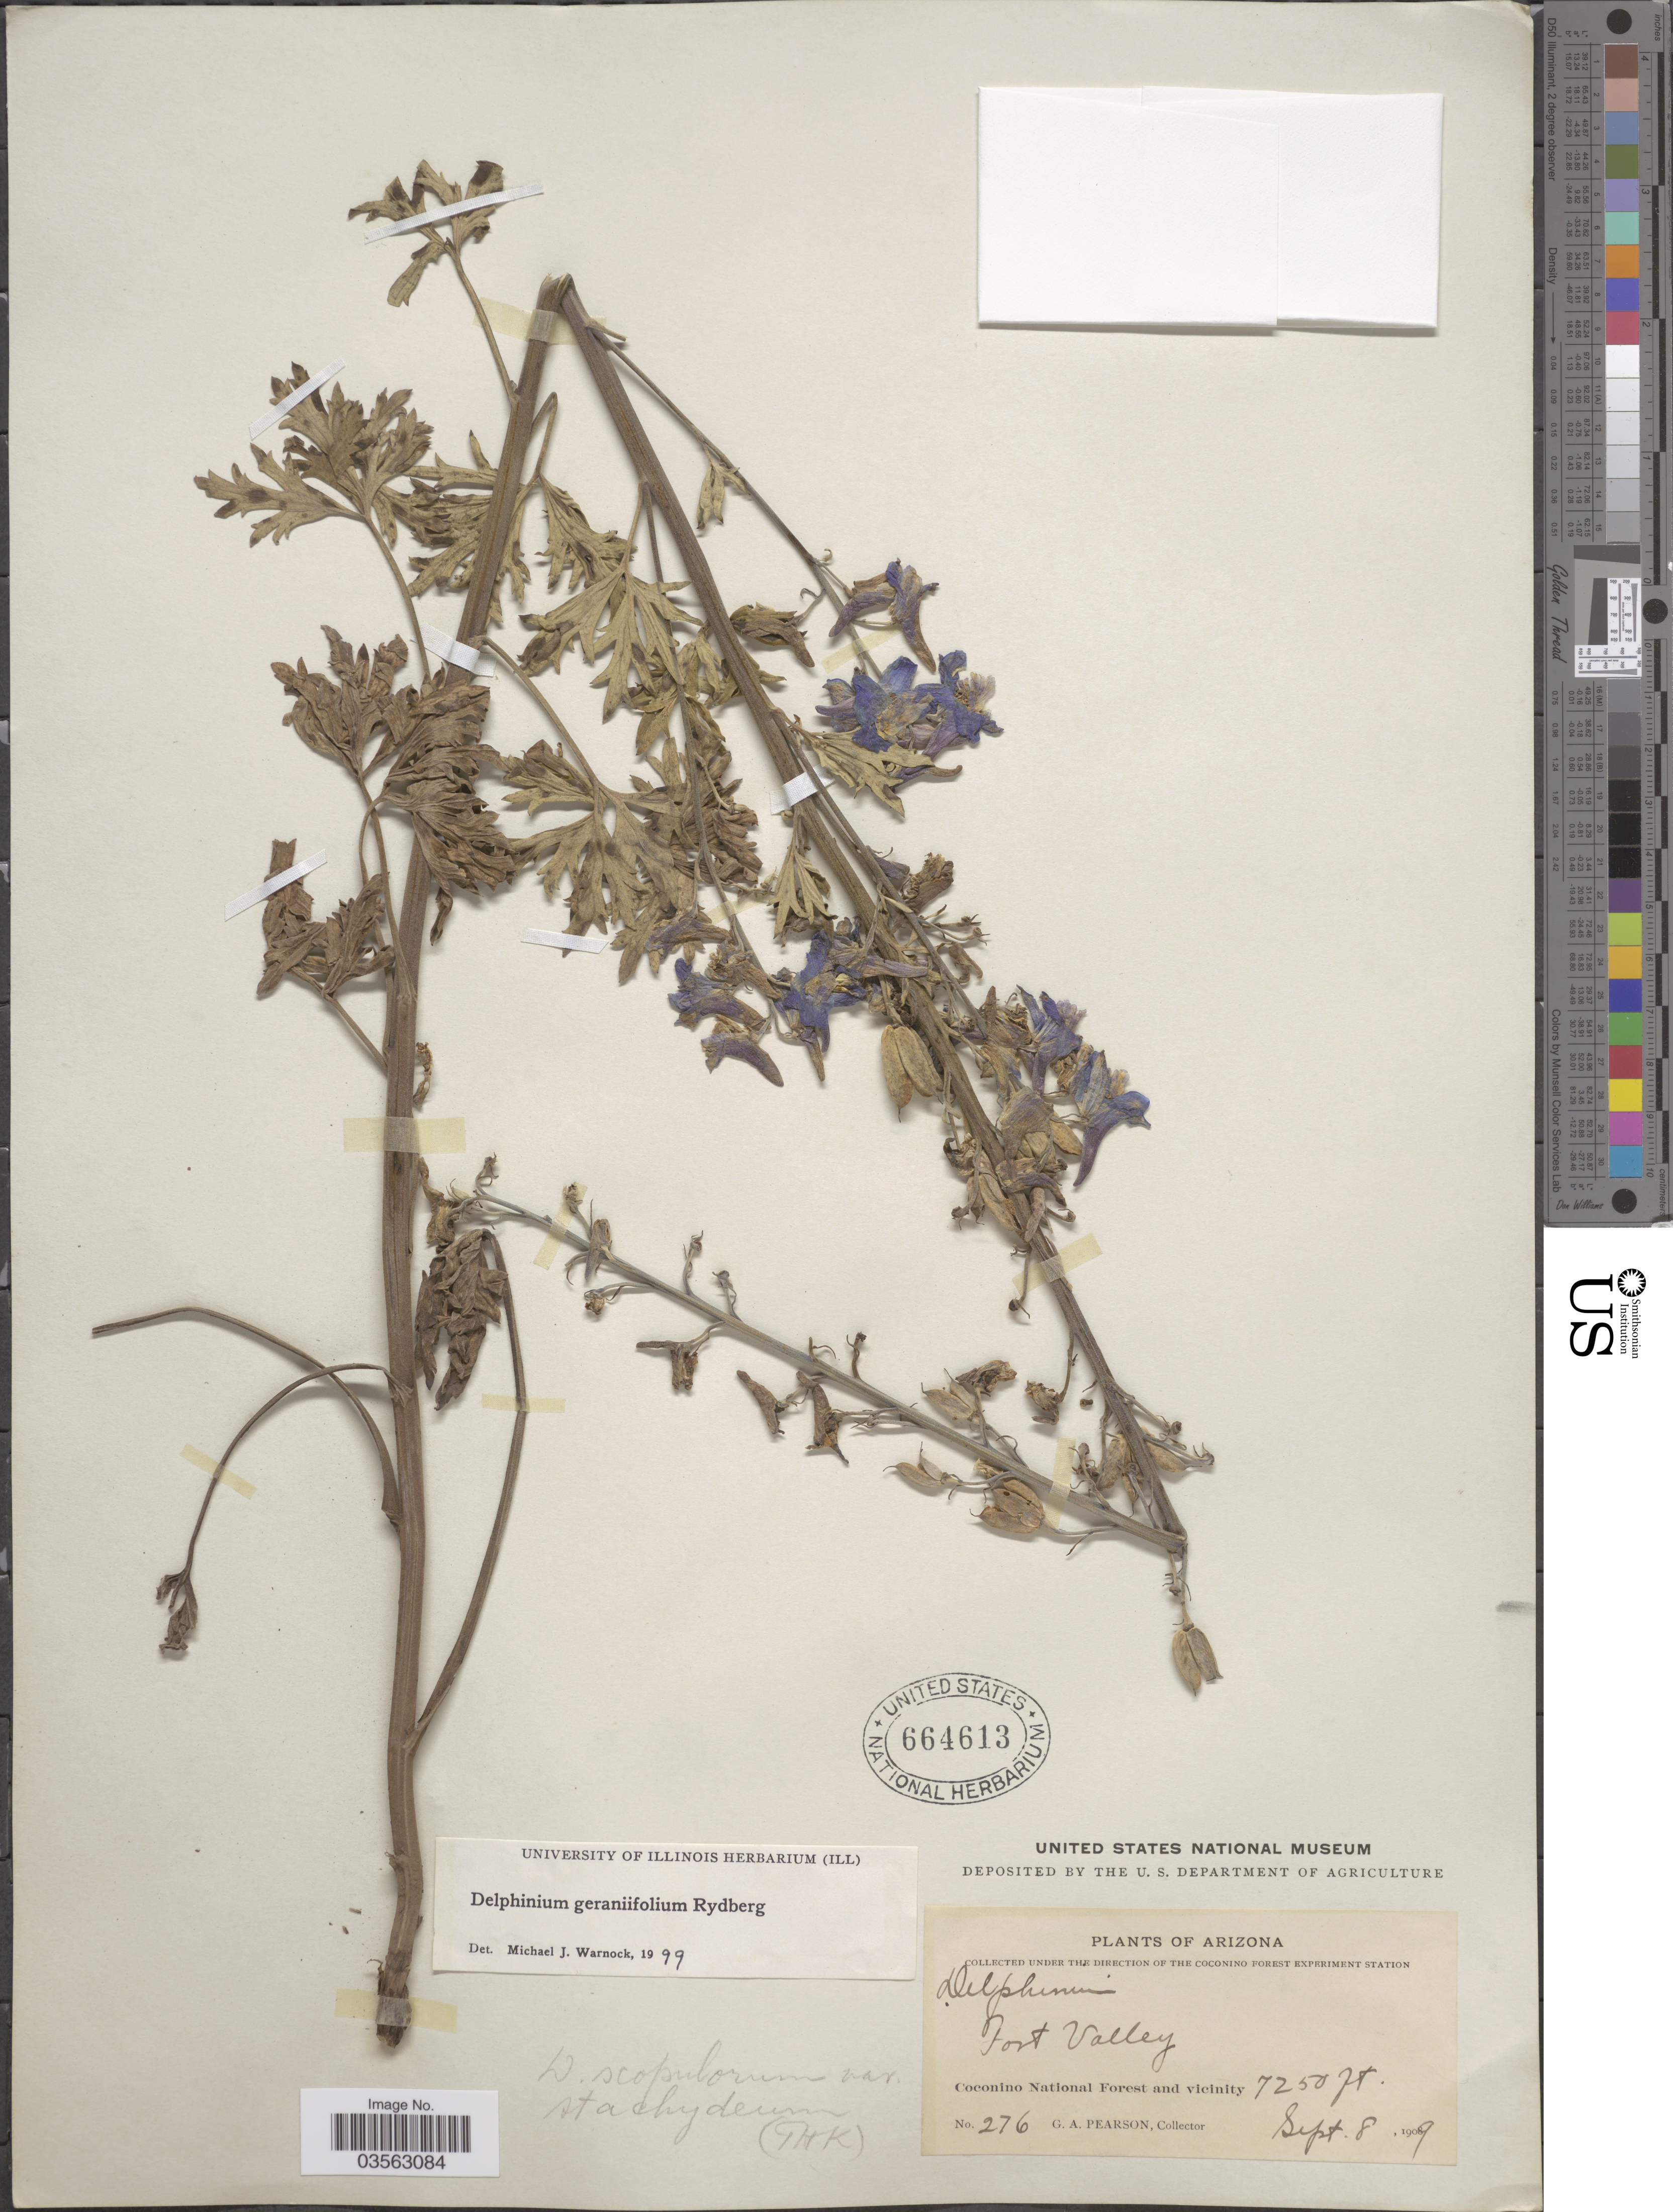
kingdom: Plantae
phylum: Tracheophyta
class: Magnoliopsida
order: Ranunculales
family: Ranunculaceae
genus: Delphinium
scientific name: Delphinium geraniifolium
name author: Rydb.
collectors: G. Pearson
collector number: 276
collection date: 1909-09-08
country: United States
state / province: Arizona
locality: Fort Valley, Coconino National Forest and vicinity.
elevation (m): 2210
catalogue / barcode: US 664613